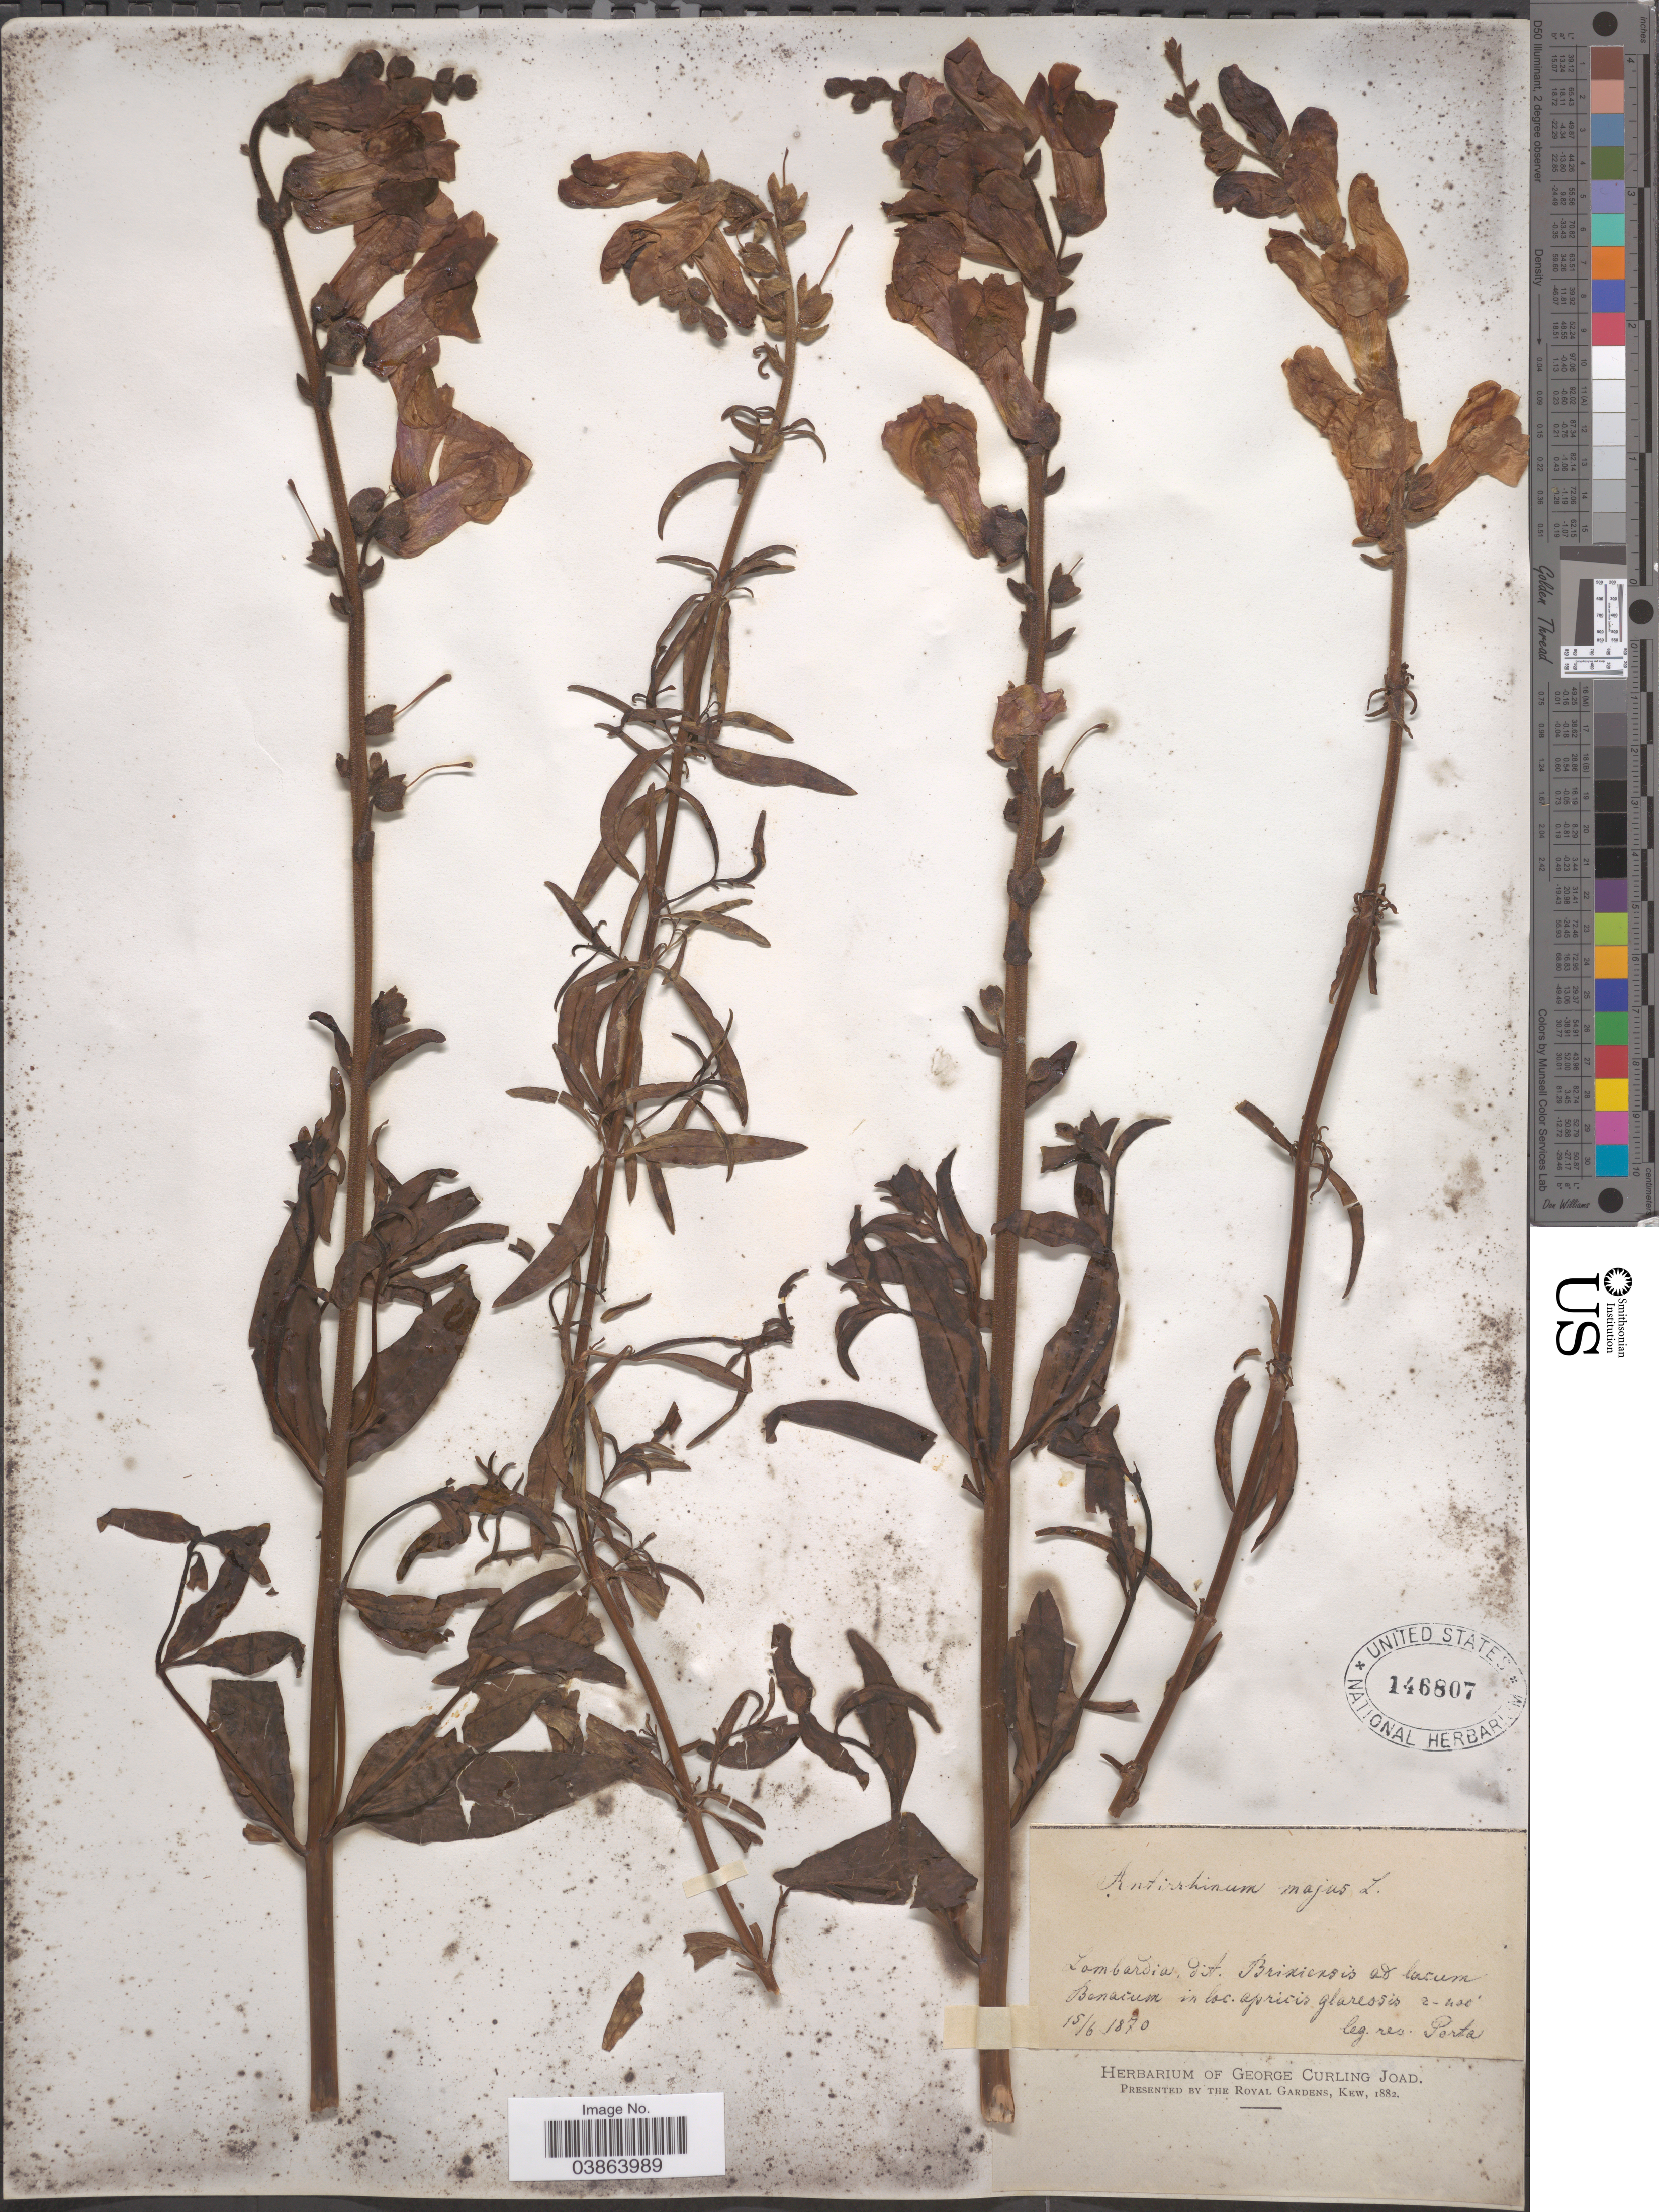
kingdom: Plantae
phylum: Tracheophyta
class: Magnoliopsida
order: Lamiales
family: Plantaginaceae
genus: Antirrhinum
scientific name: Antirrhinum majus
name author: L.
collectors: Porta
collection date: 1870-06-15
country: Italy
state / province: Lombardy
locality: Lombardia, dist. Brixiensis ad lacum Benacum in loc. apricis glareosis.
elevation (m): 61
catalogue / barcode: US 146807